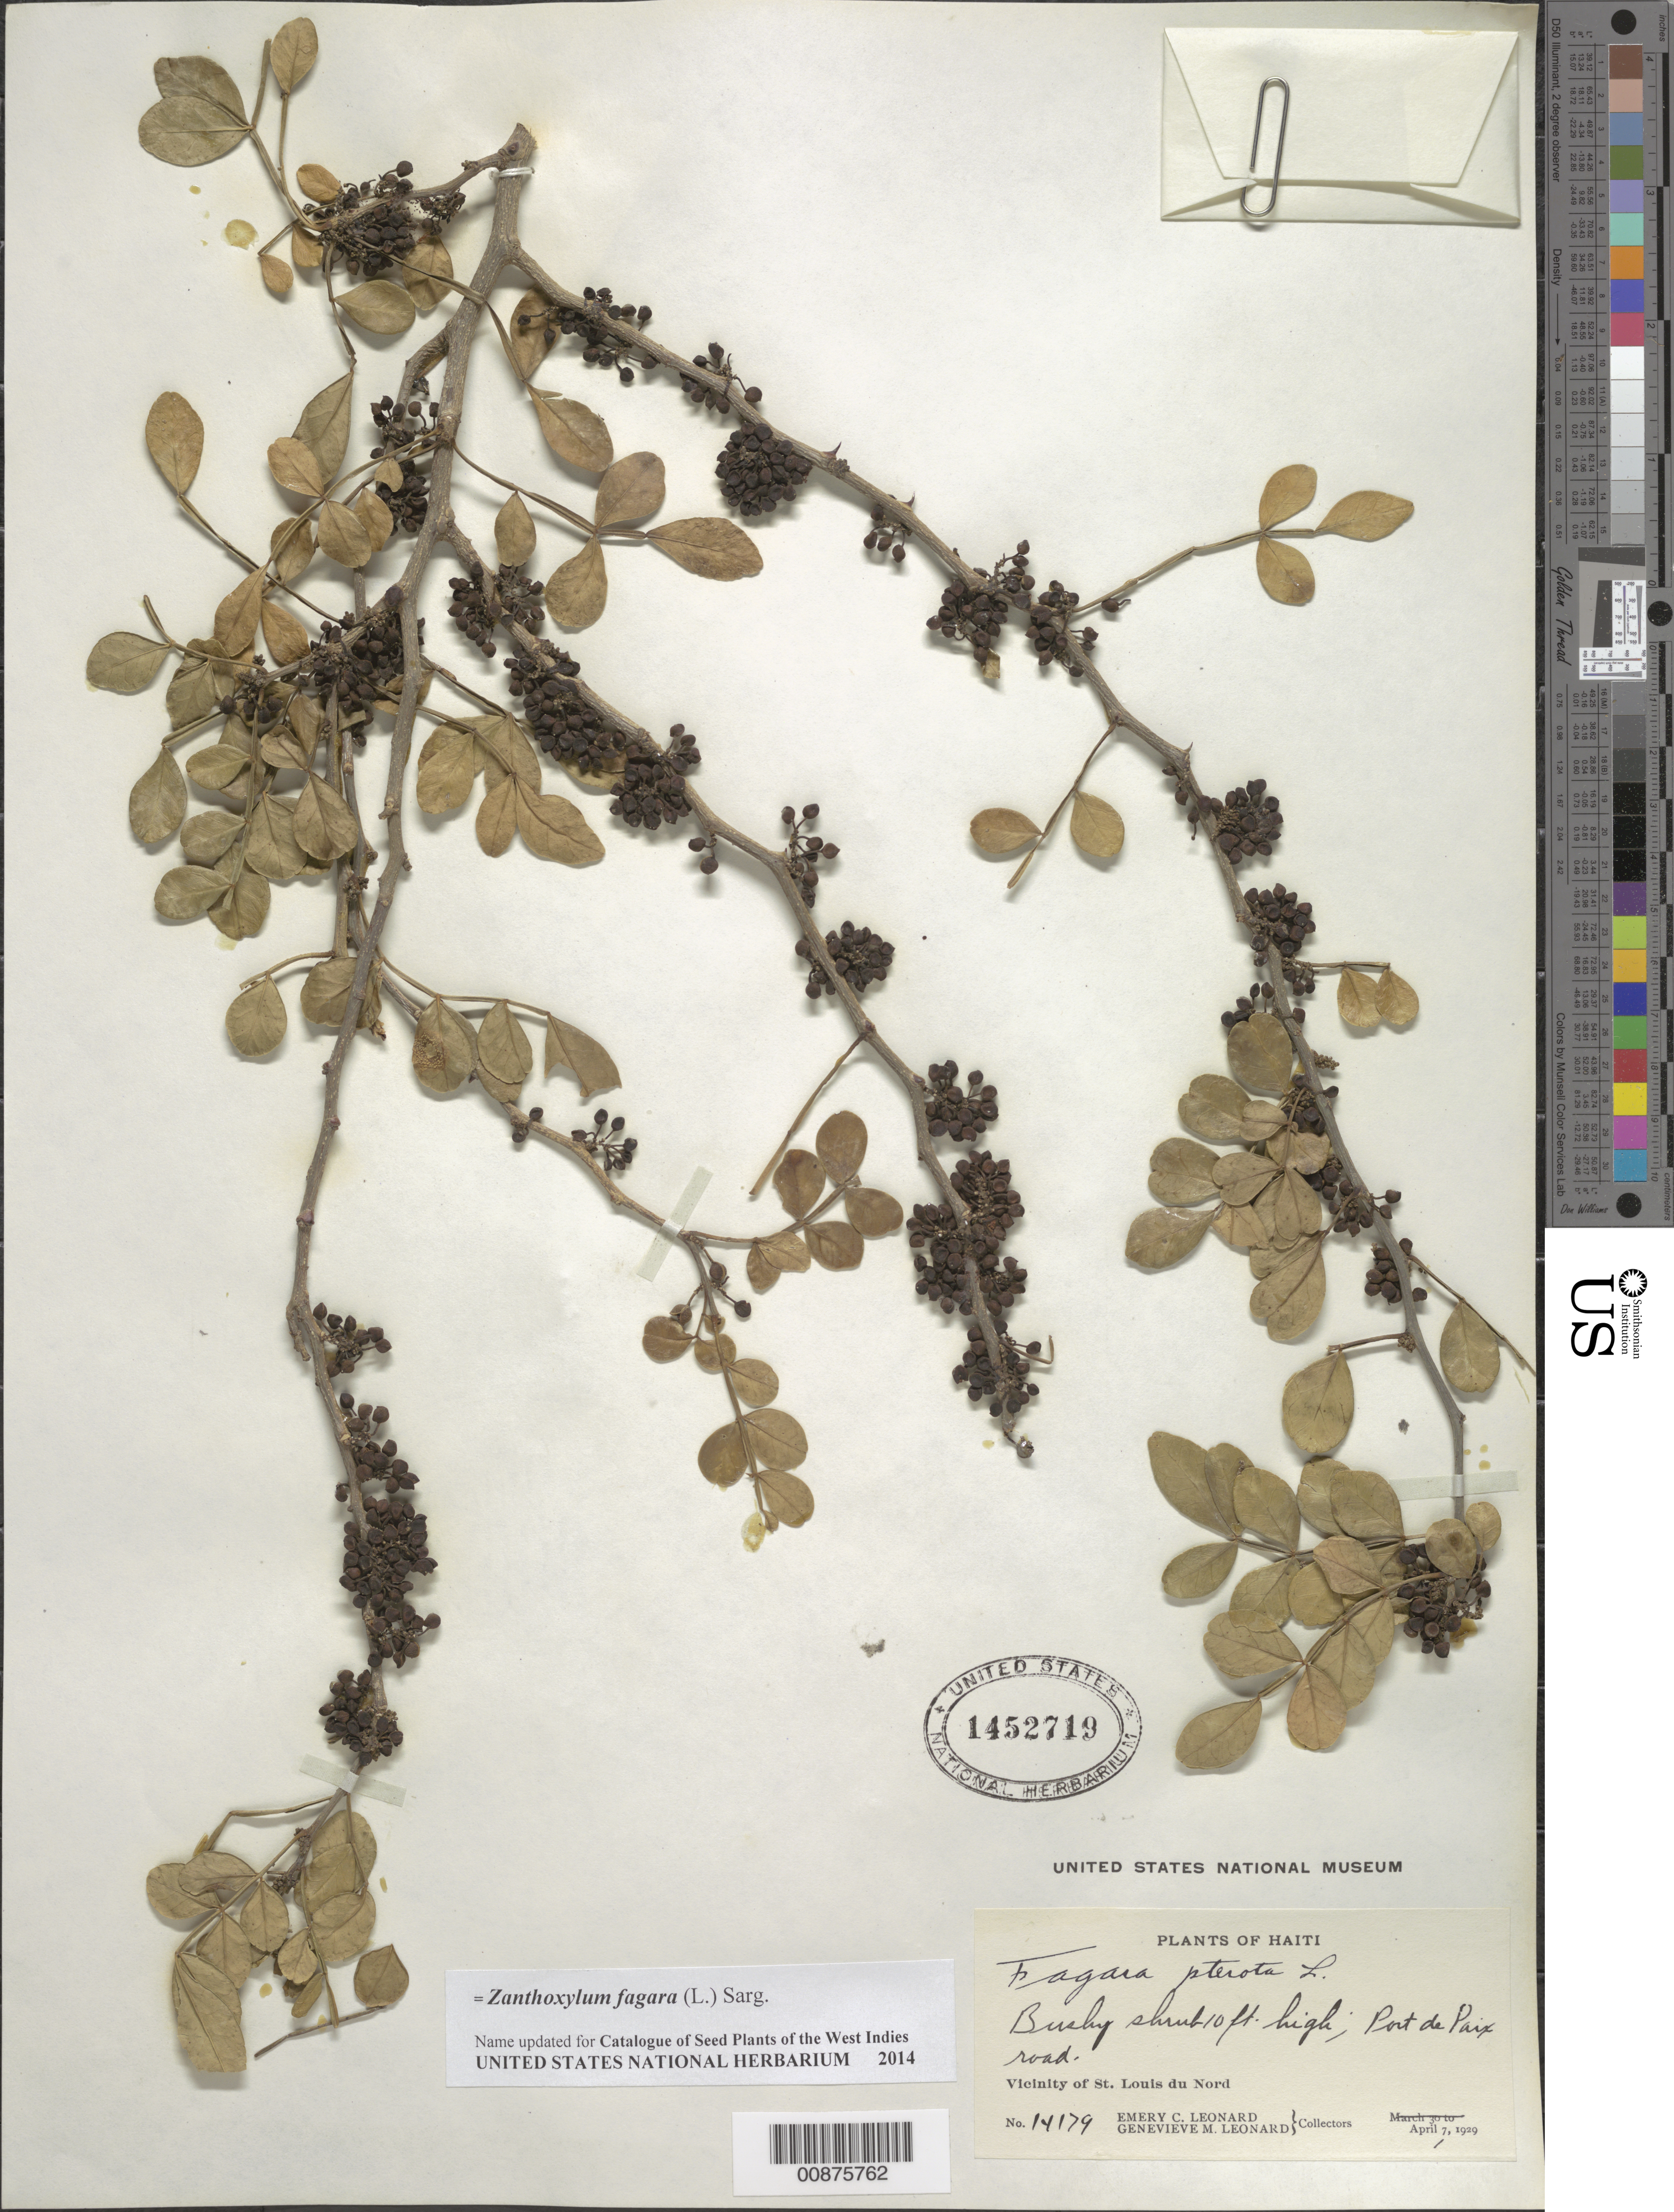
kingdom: Plantae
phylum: Tracheophyta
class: Magnoliopsida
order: Sapindales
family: Rutaceae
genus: Zanthoxylum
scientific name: Zanthoxylum fagara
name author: (L.) Sarg.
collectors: E. C. Leonard & G. M. Leonard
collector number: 14179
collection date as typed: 07 Apr 1929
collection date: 1929-04-07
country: Haiti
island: Hispaniola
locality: Vicinity of St. Louis du Nord, Port de Paix road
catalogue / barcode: US 1452719